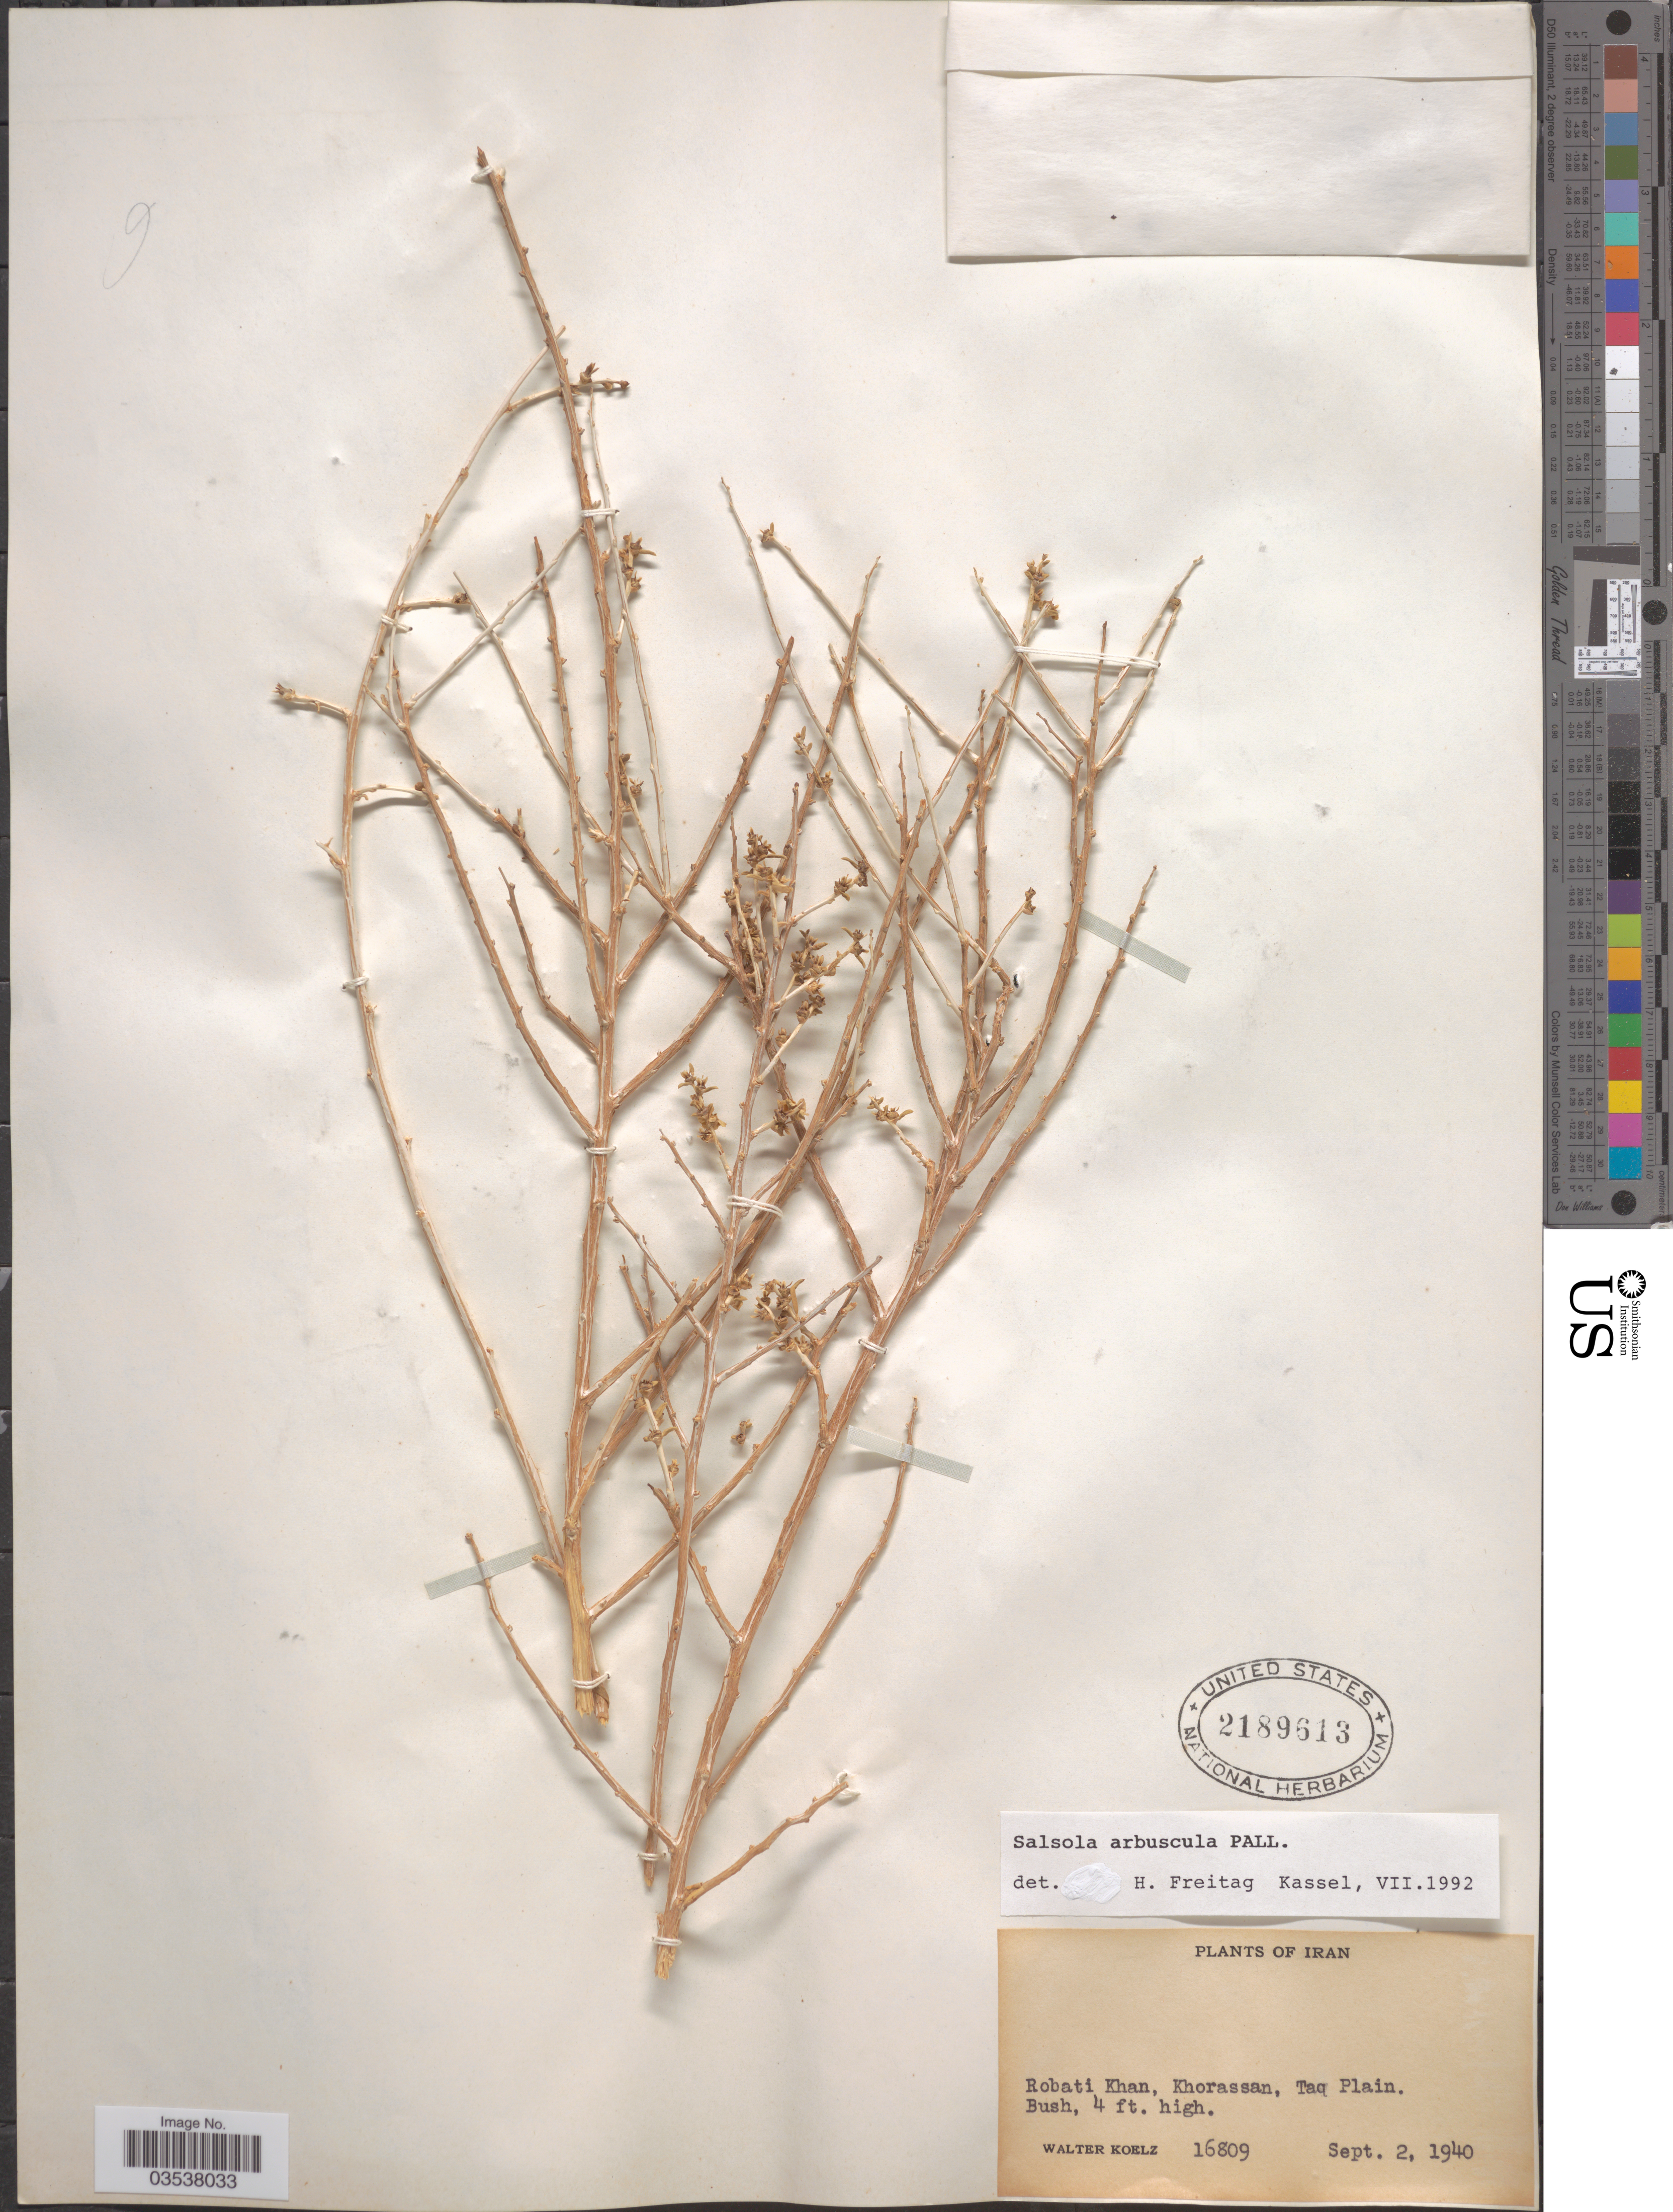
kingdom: Plantae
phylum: Tracheophyta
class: Magnoliopsida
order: Caryophyllales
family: Amaranthaceae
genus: Xylosalsola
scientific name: Xylosalsola arbuscula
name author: (Pall.) Tzvelev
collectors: W. N. Koelz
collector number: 16809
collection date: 1940-09-02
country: Iran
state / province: Khorasan [obsolete]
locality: Robati Khan, Khorassan, Taq Plain.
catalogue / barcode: US 2189613